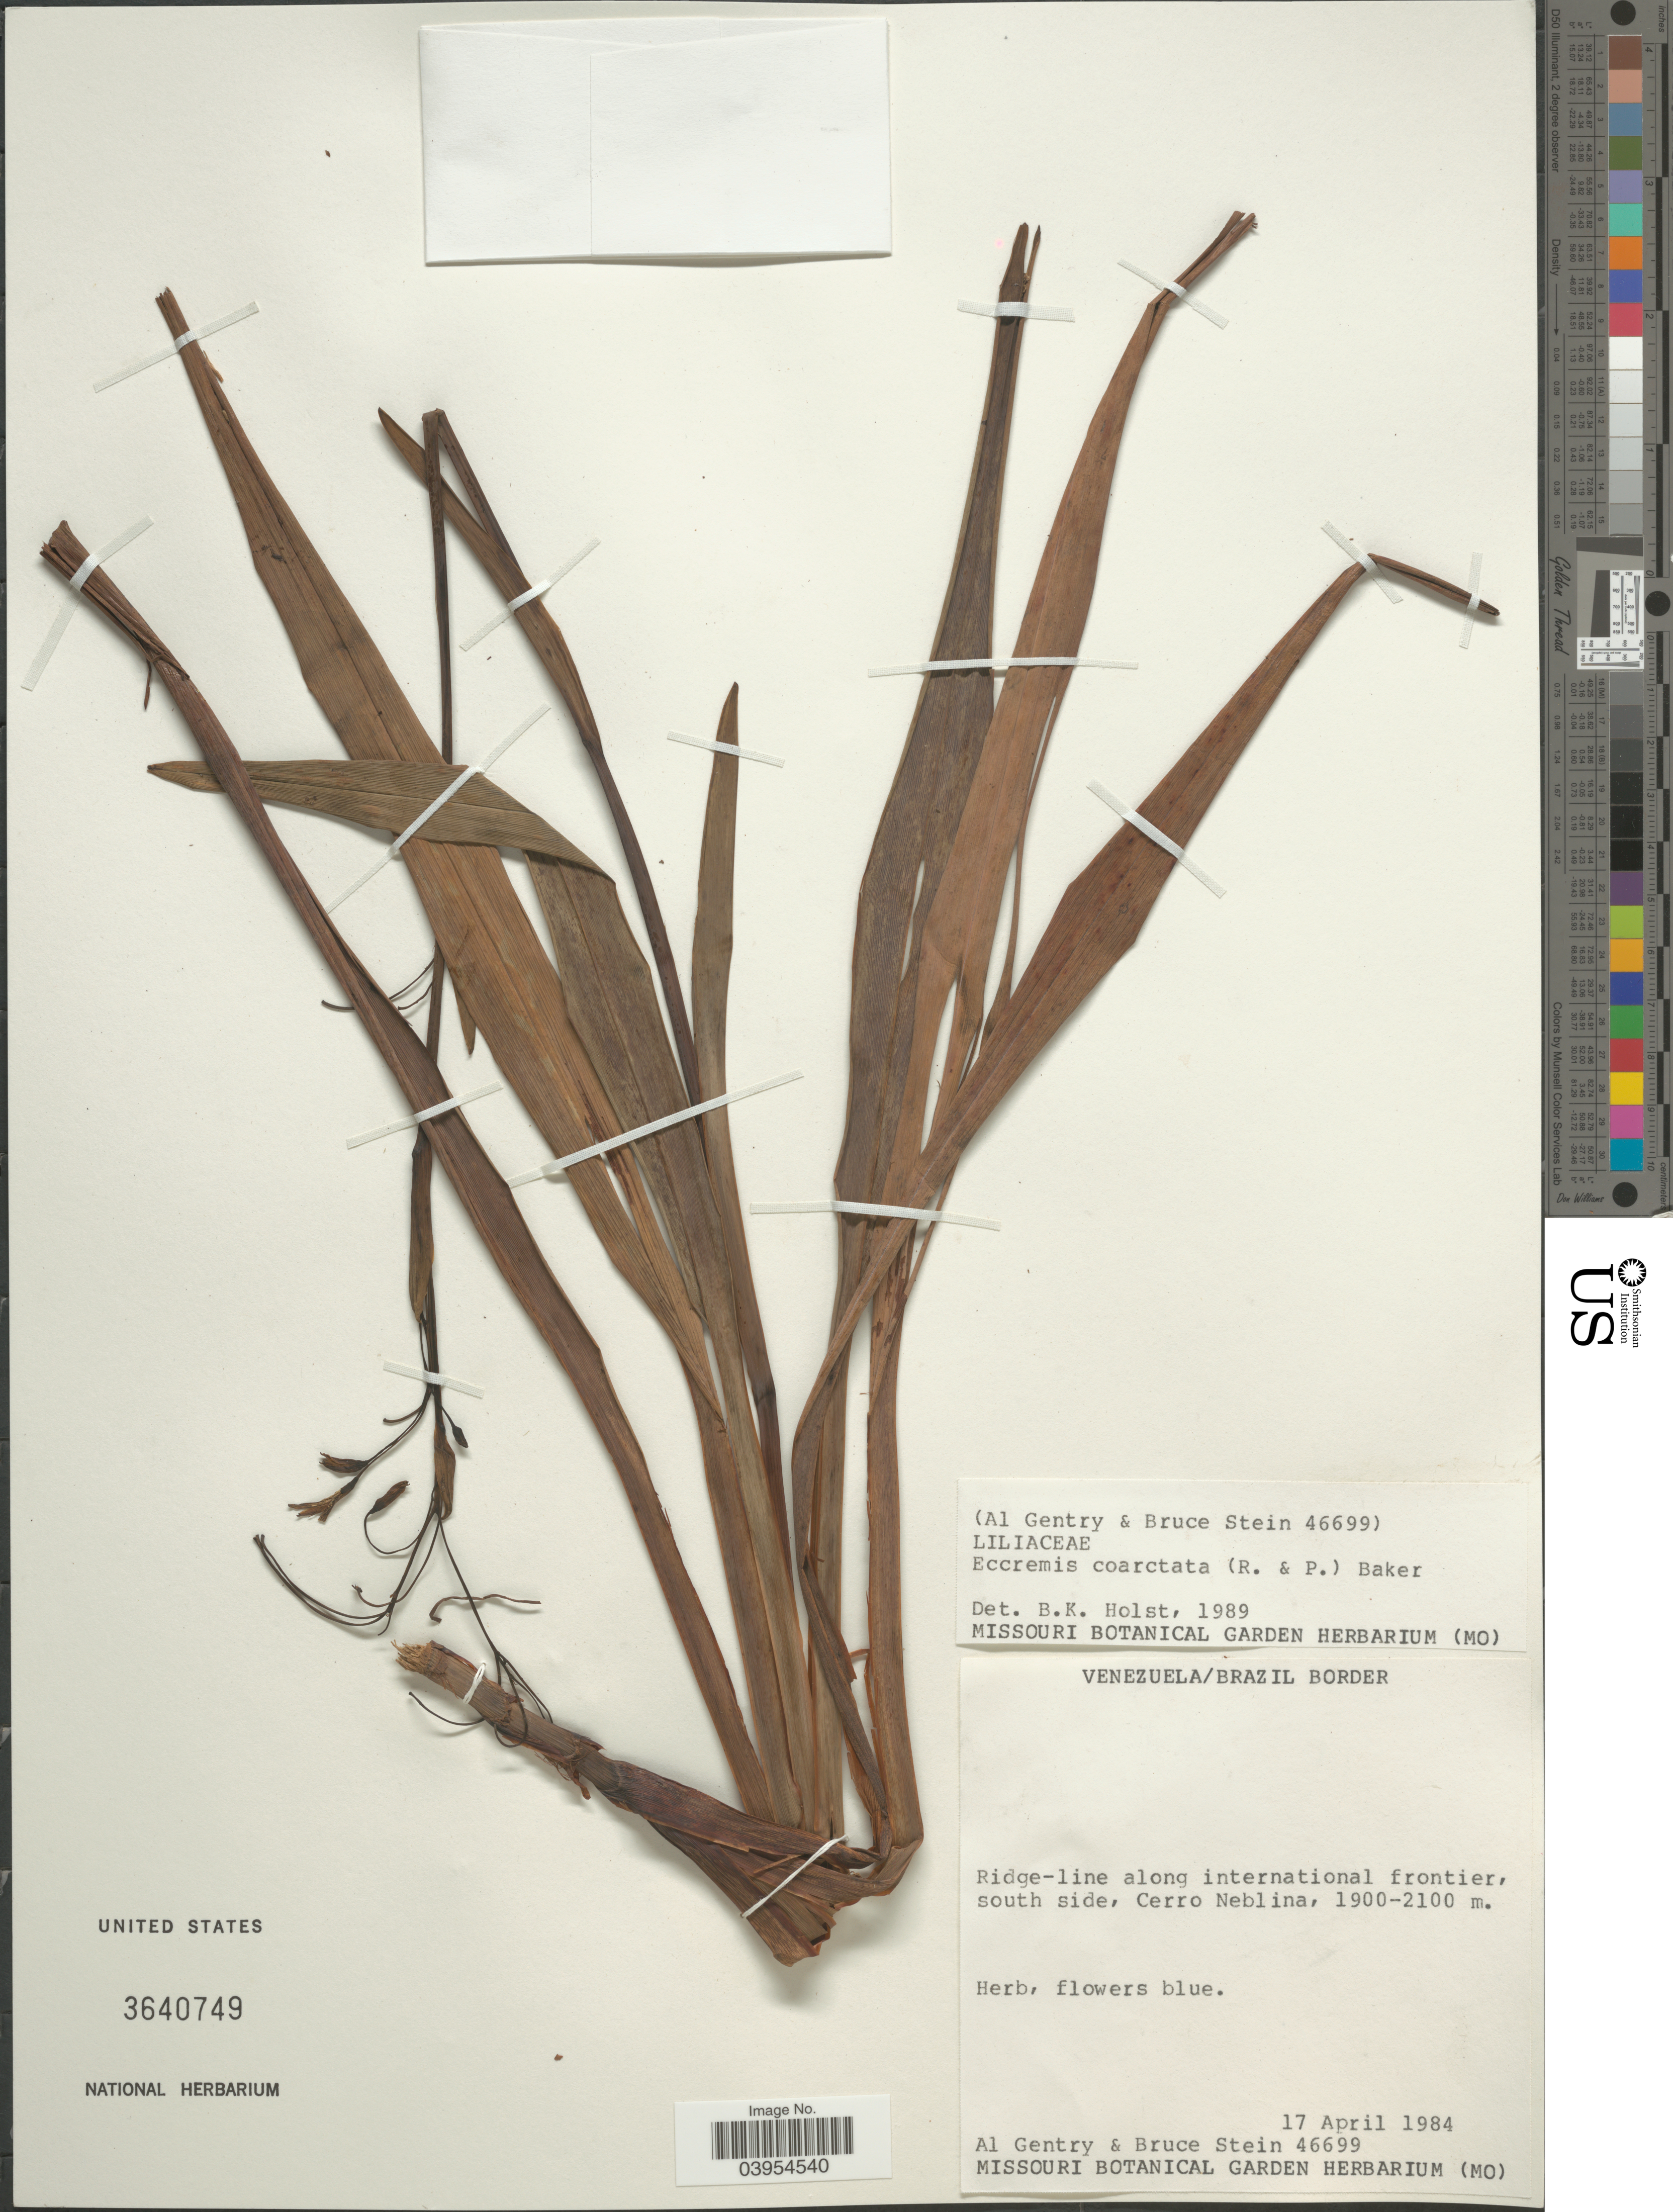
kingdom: Plantae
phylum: Tracheophyta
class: Liliopsida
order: Asparagales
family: Asphodelaceae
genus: Eccremis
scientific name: Eccremis coarctata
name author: Baker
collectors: A. H. Gentry & B. A. Stein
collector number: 46699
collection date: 1984-04-17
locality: Venezuela/Brazil Border. Ridge-line along international frontier, south side, Cerro Neblina.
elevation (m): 1900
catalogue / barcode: US 3640749